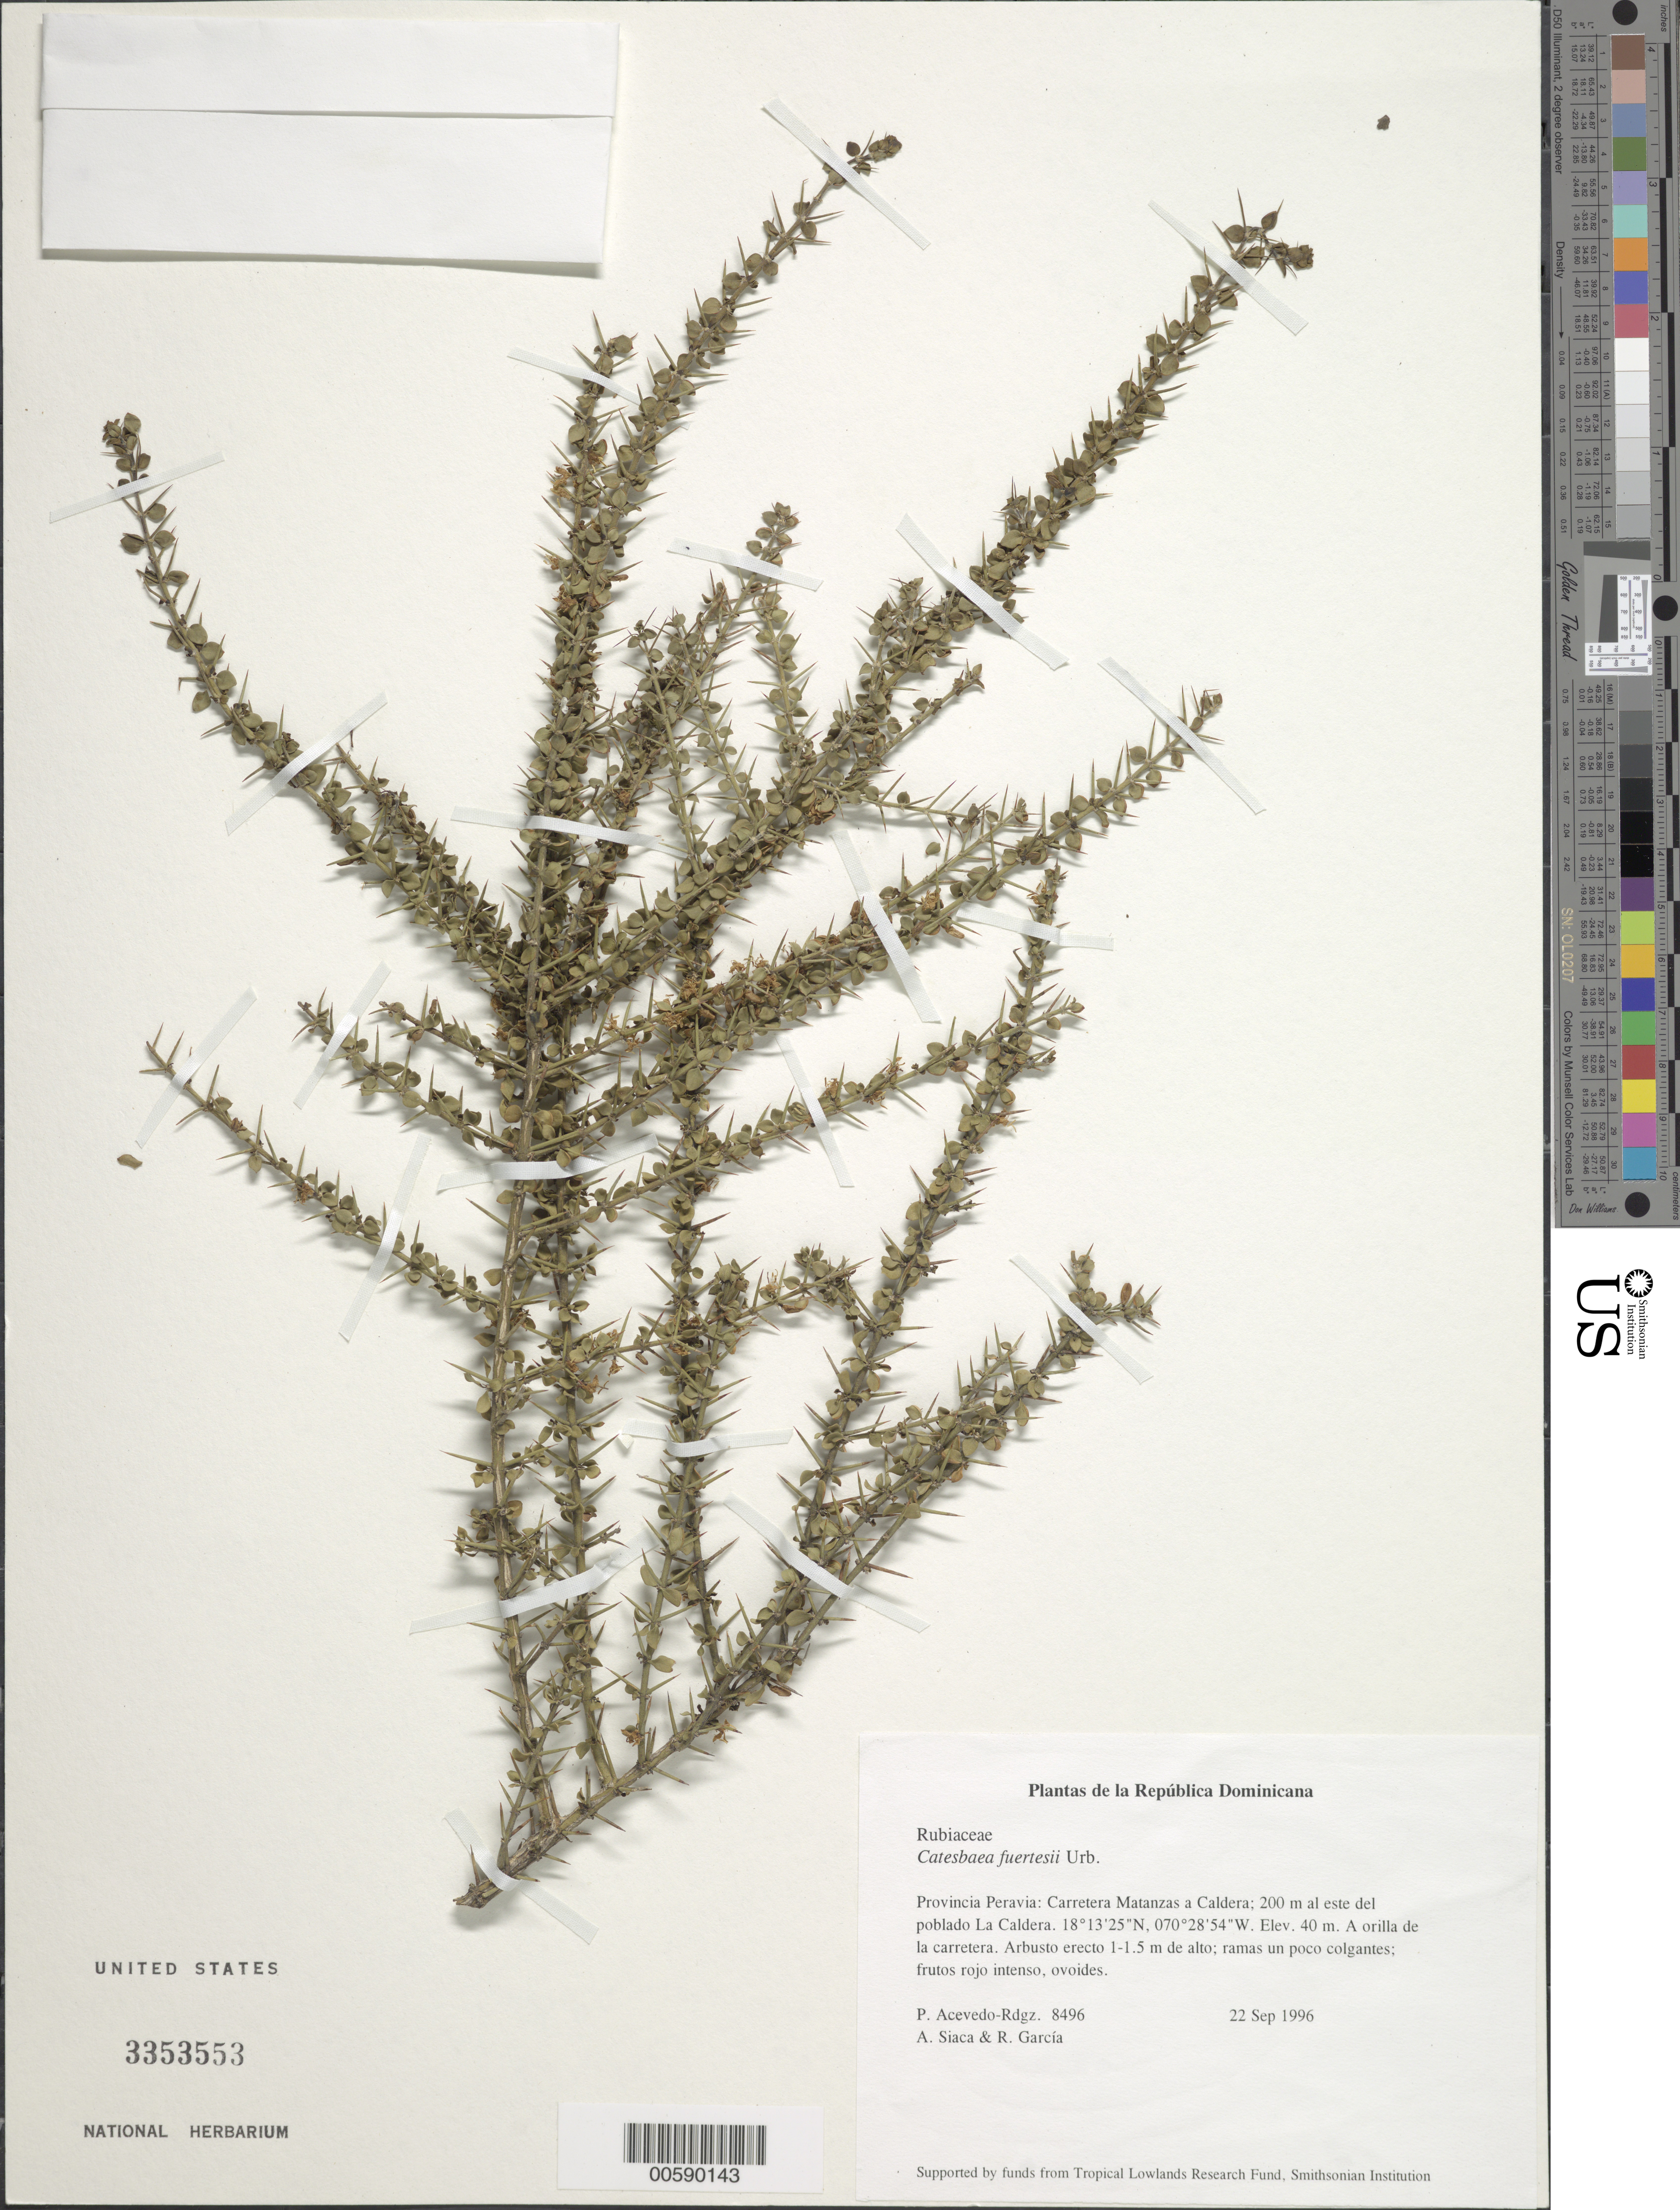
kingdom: Plantae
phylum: Tracheophyta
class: Magnoliopsida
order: Gentianales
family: Rubiaceae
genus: Catesbaea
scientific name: Catesbaea fuertesii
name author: Urb.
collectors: P. Acevedo-Rodr., A. Siaca & R. G. García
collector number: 8496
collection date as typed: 22 Sep 1996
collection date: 1996-09-22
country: Dominican Republic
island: Hispaniola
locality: Provincia Peravia: Carretera Matanzas a Caldera; 200 m al este del poblado La Caldera.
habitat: A orilla de la carretera.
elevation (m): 40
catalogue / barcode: US 3353553